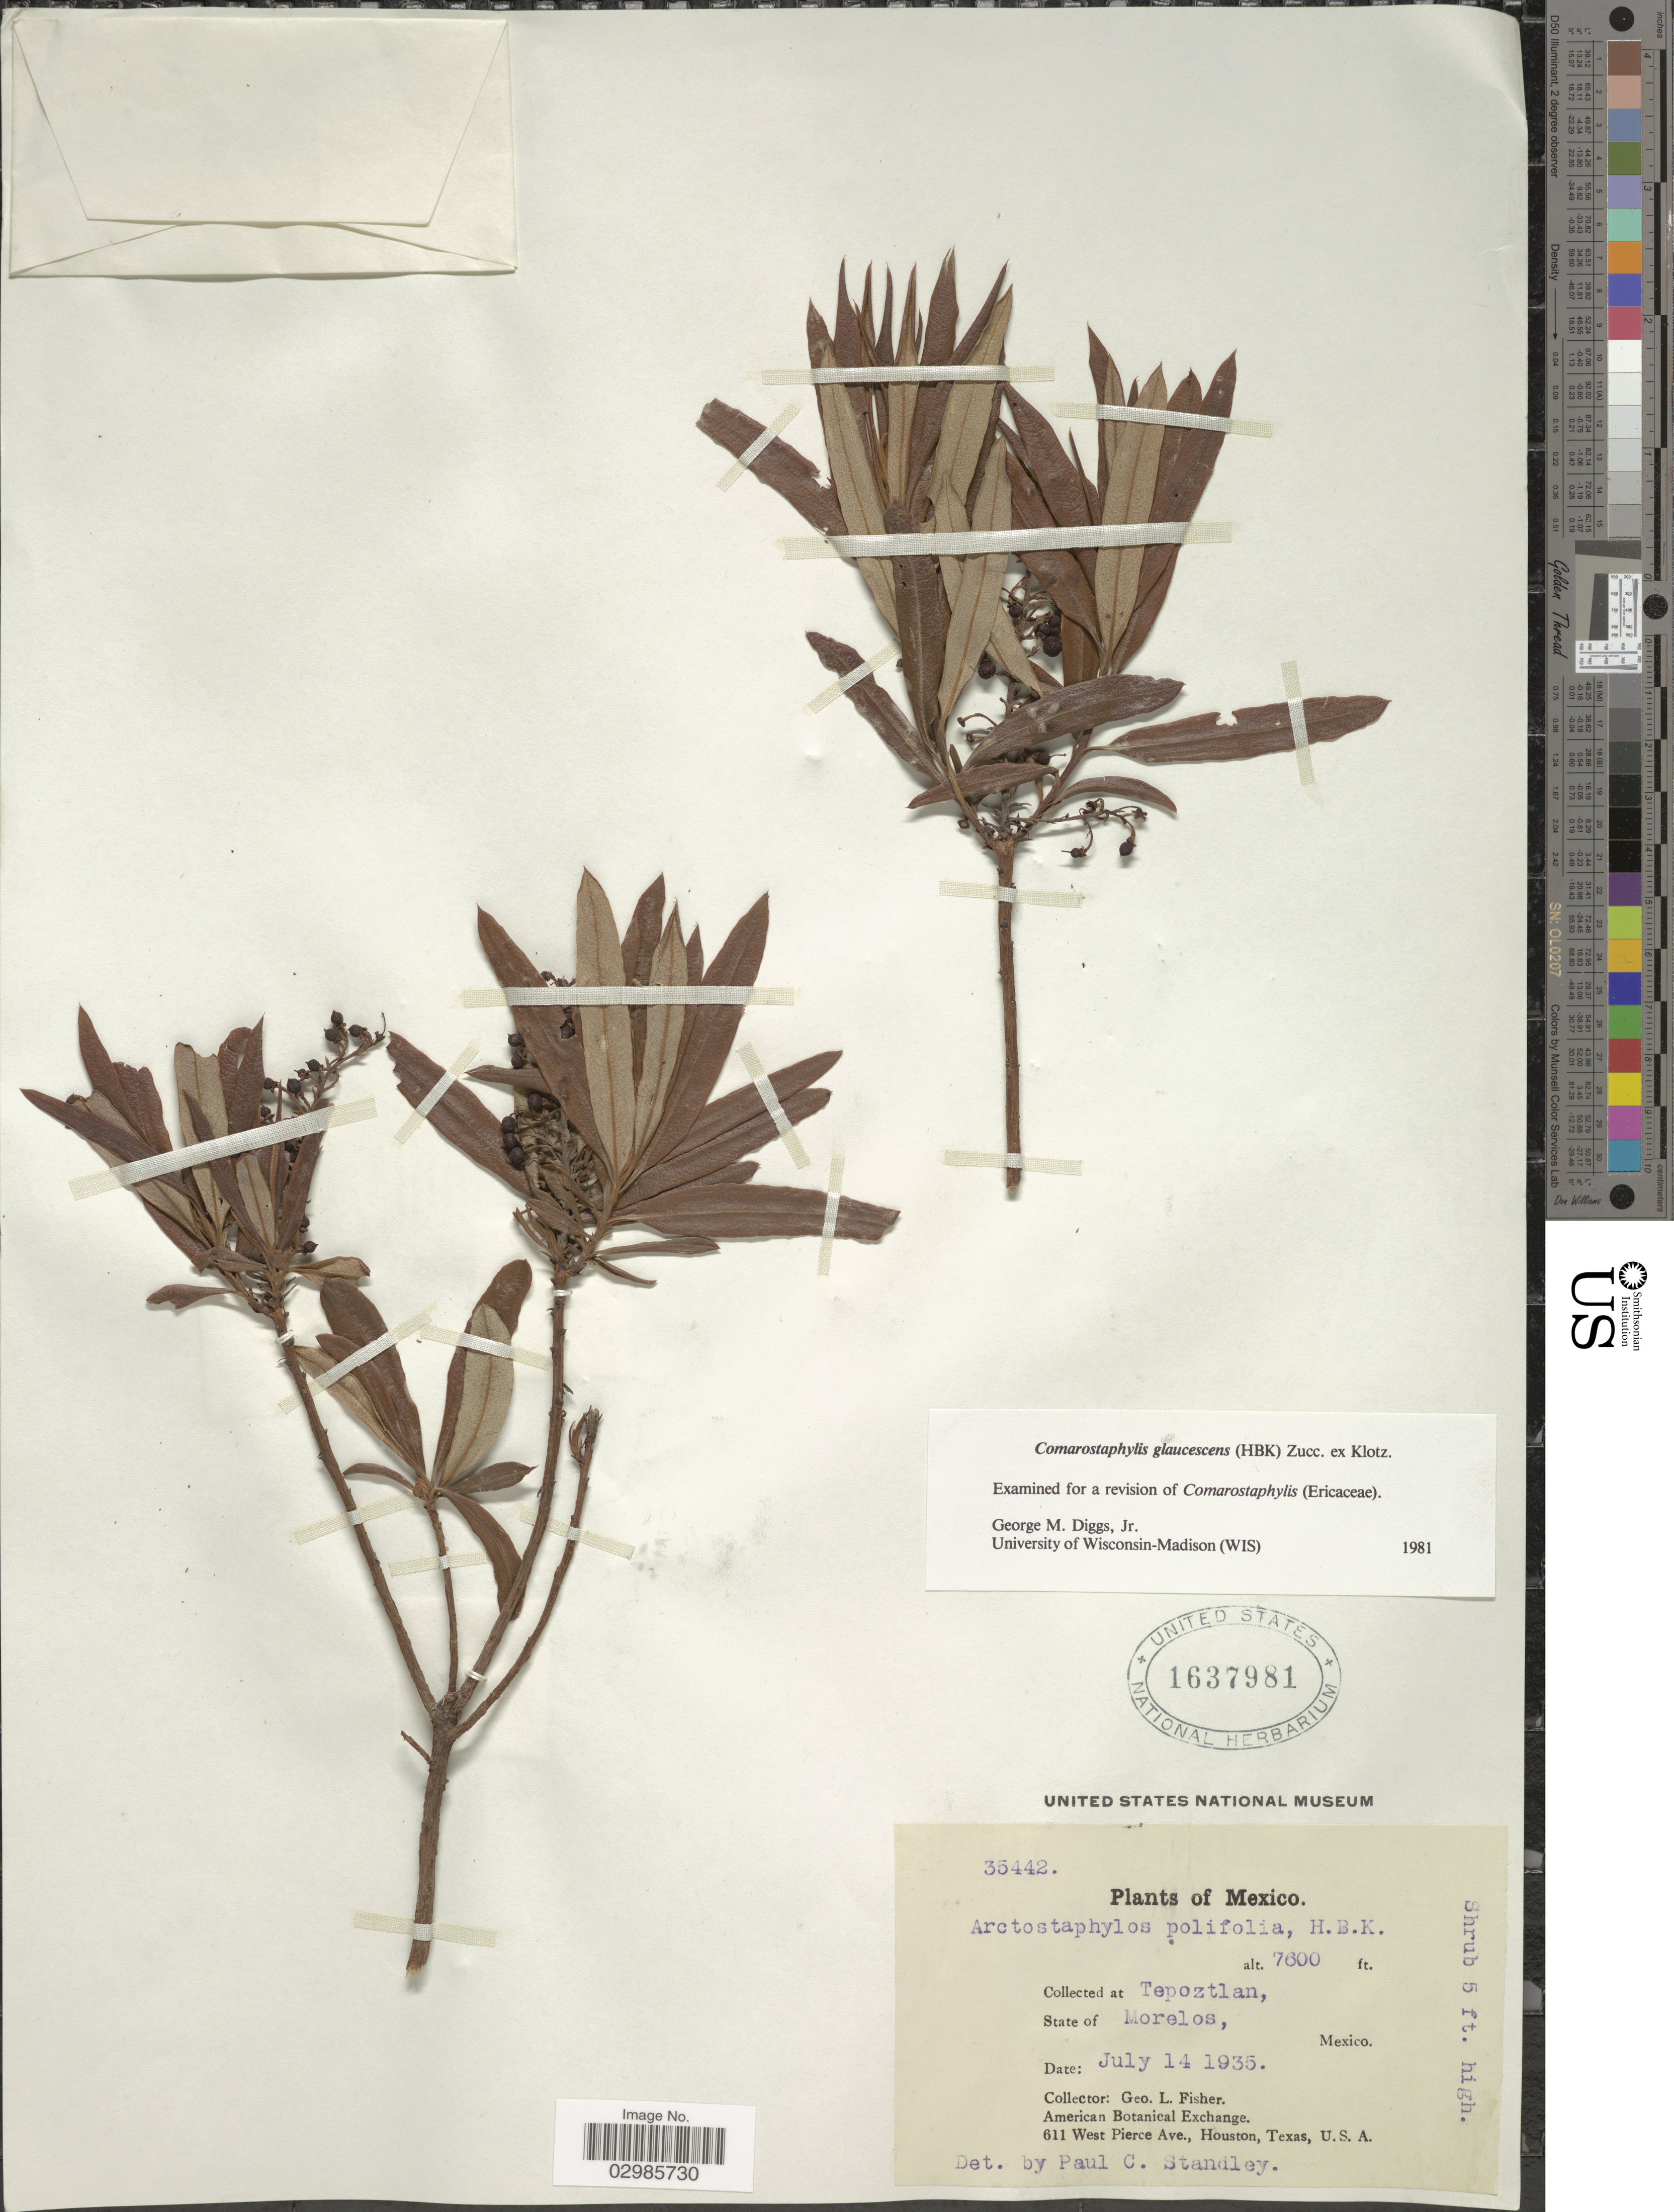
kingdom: Plantae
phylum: Tracheophyta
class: Magnoliopsida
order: Ericales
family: Ericaceae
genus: Comarostaphylis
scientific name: Comarostaphylis glaucescens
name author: (Kunth) Zucc. ex Klotzsch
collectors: G. L. Fisher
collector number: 35442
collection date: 1935-07-14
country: Mexico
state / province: Morelos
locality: Tepoztlan, State of Morelos.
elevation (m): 2316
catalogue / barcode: US 1637981